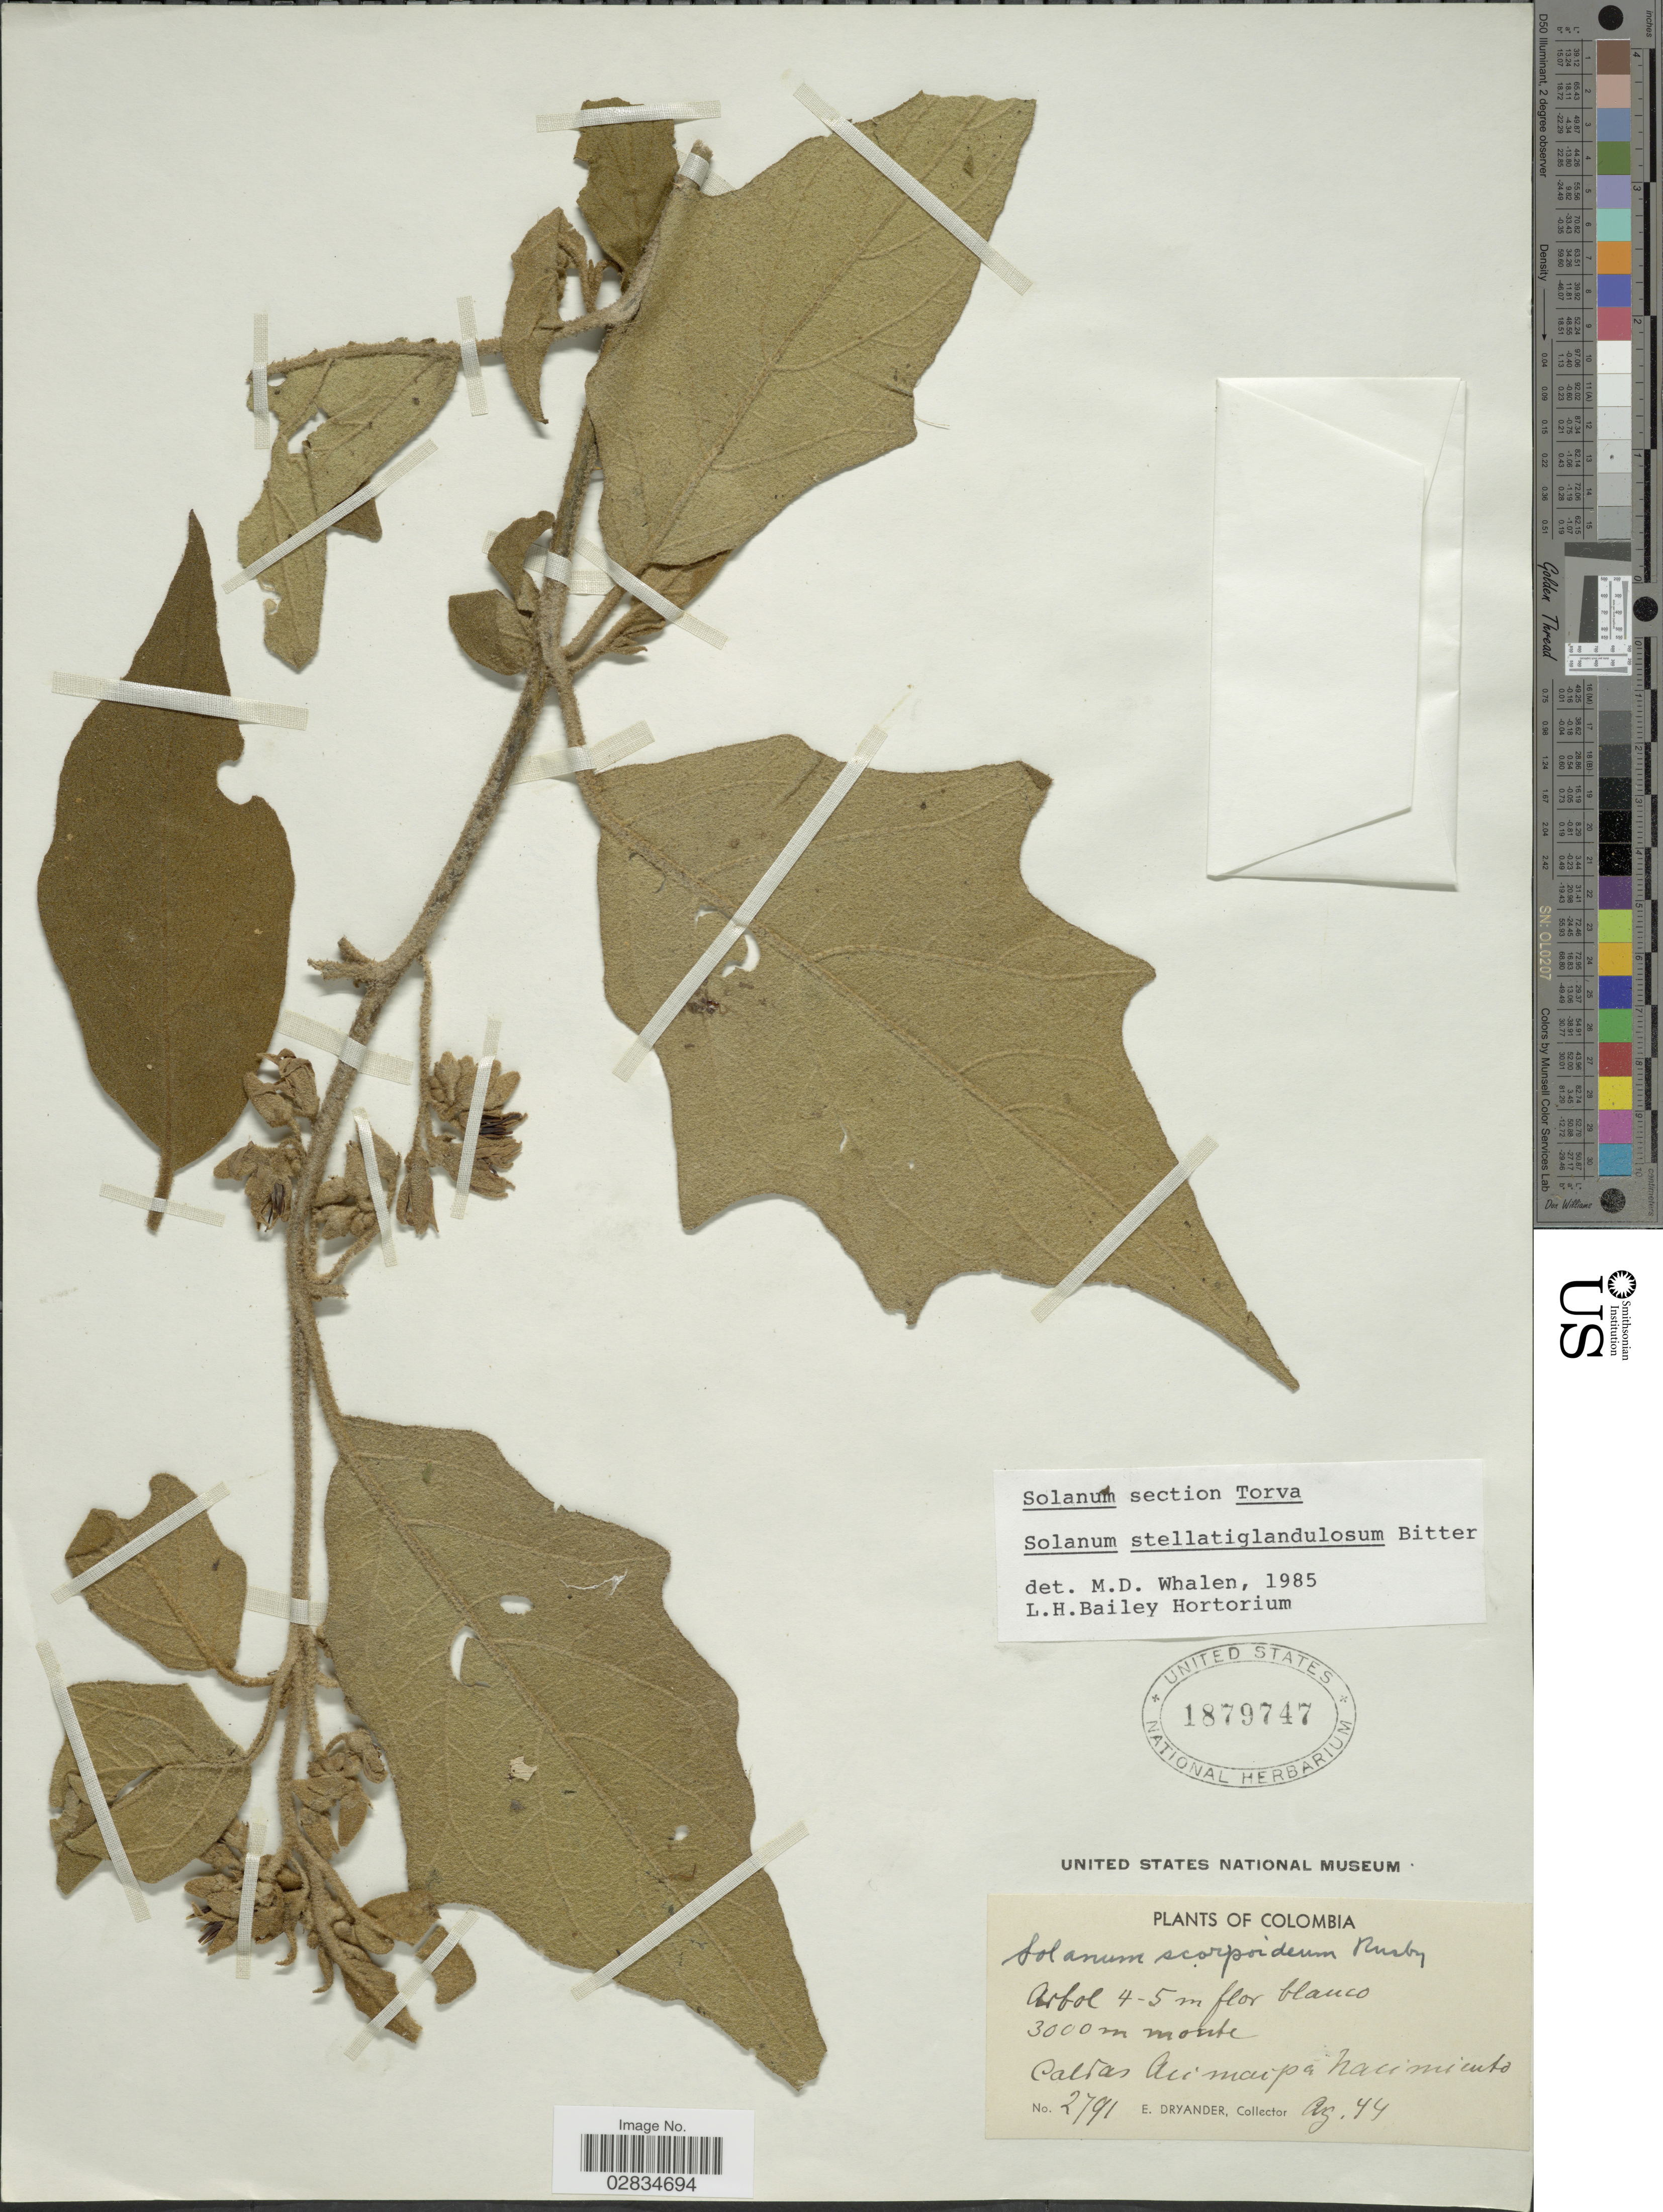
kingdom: Plantae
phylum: Tracheophyta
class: Magnoliopsida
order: Solanales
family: Solanaceae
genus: Solanum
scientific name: Solanum stellatiglandulosum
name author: Bitter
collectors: E. Dryander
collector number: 2791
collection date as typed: Transcribed d/m/y: /8/44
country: Colombia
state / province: Caldas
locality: Caldas Acimaipa Nacimiento.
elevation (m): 3000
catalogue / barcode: US 1879747